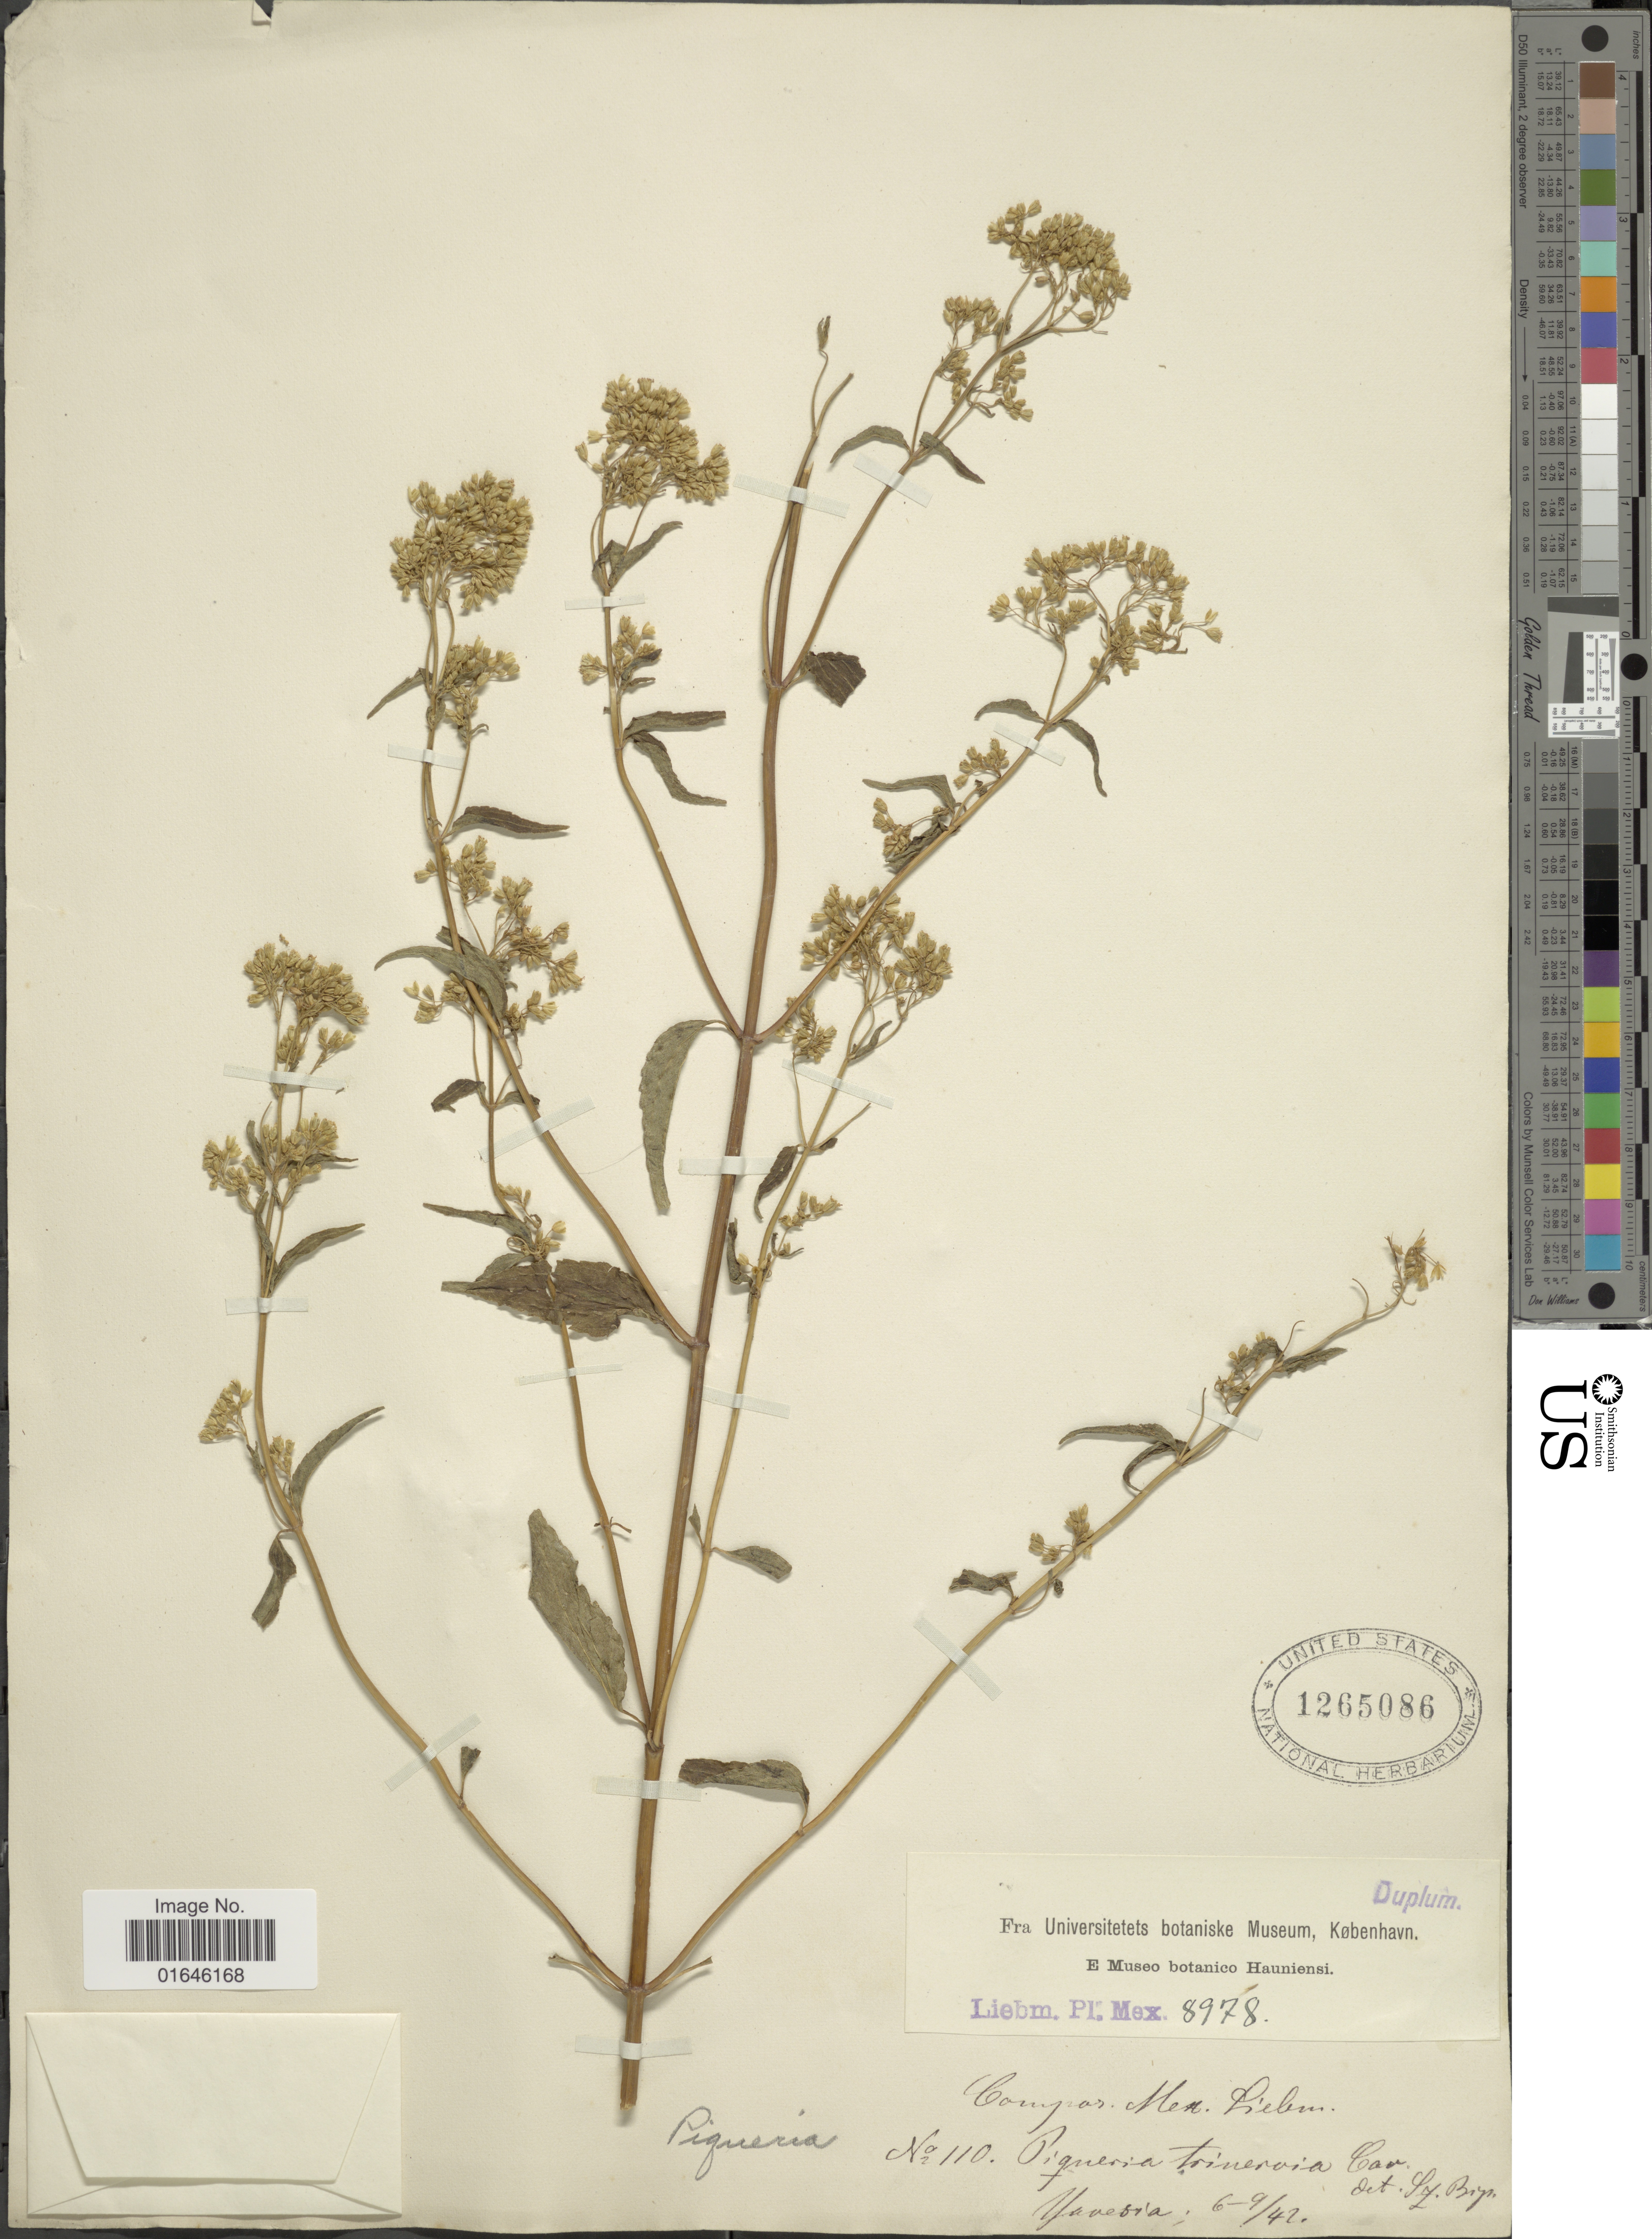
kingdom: Plantae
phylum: Tracheophyta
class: Magnoliopsida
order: Asterales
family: Asteraceae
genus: Piqueria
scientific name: Piqueria trinervia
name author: Cav.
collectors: Liebmann, --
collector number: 110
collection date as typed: Transcribed d/m/y: 6/9/42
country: Mexico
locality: Campas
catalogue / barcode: US 1265086